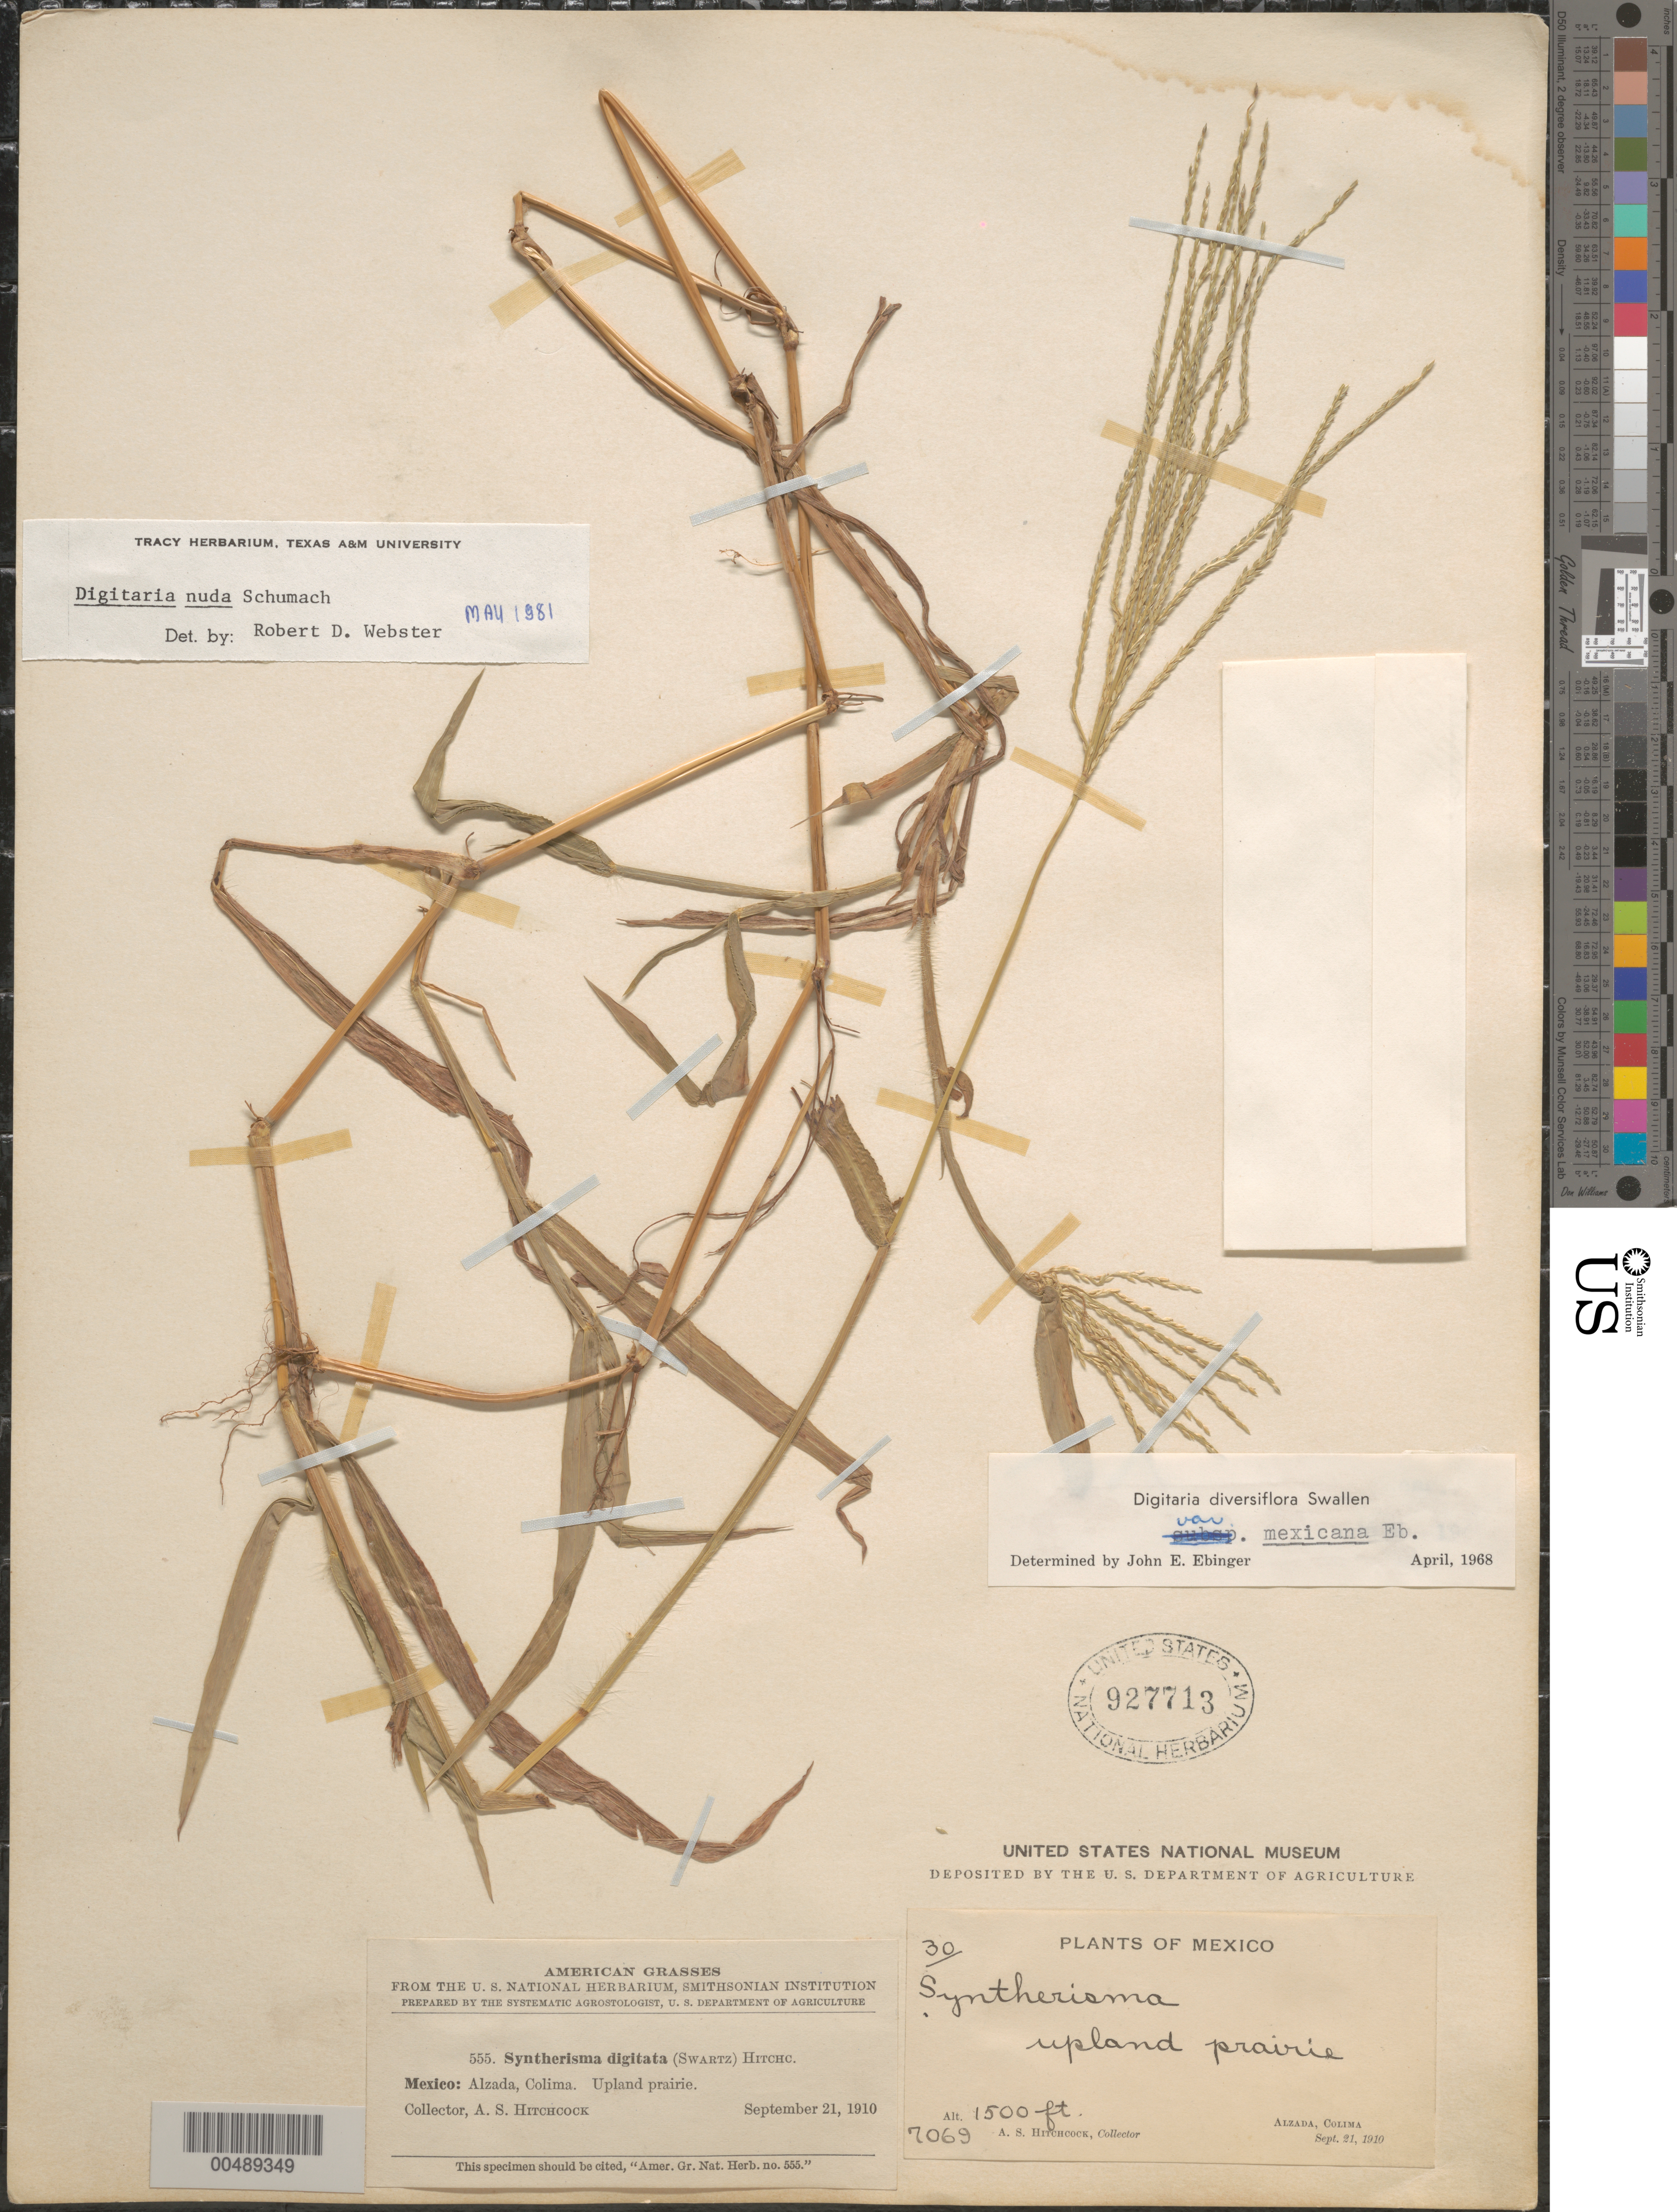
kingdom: Plantae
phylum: Tracheophyta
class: Liliopsida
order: Poales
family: Poaceae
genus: Digitaria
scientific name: Digitaria nuda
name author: Schumach.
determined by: Webster, Robert D.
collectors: A. S. Hitchcock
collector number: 7069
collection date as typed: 21 Sep 1910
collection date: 1910-09-21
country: Mexico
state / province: Colima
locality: Alzada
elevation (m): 457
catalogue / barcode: US 927713